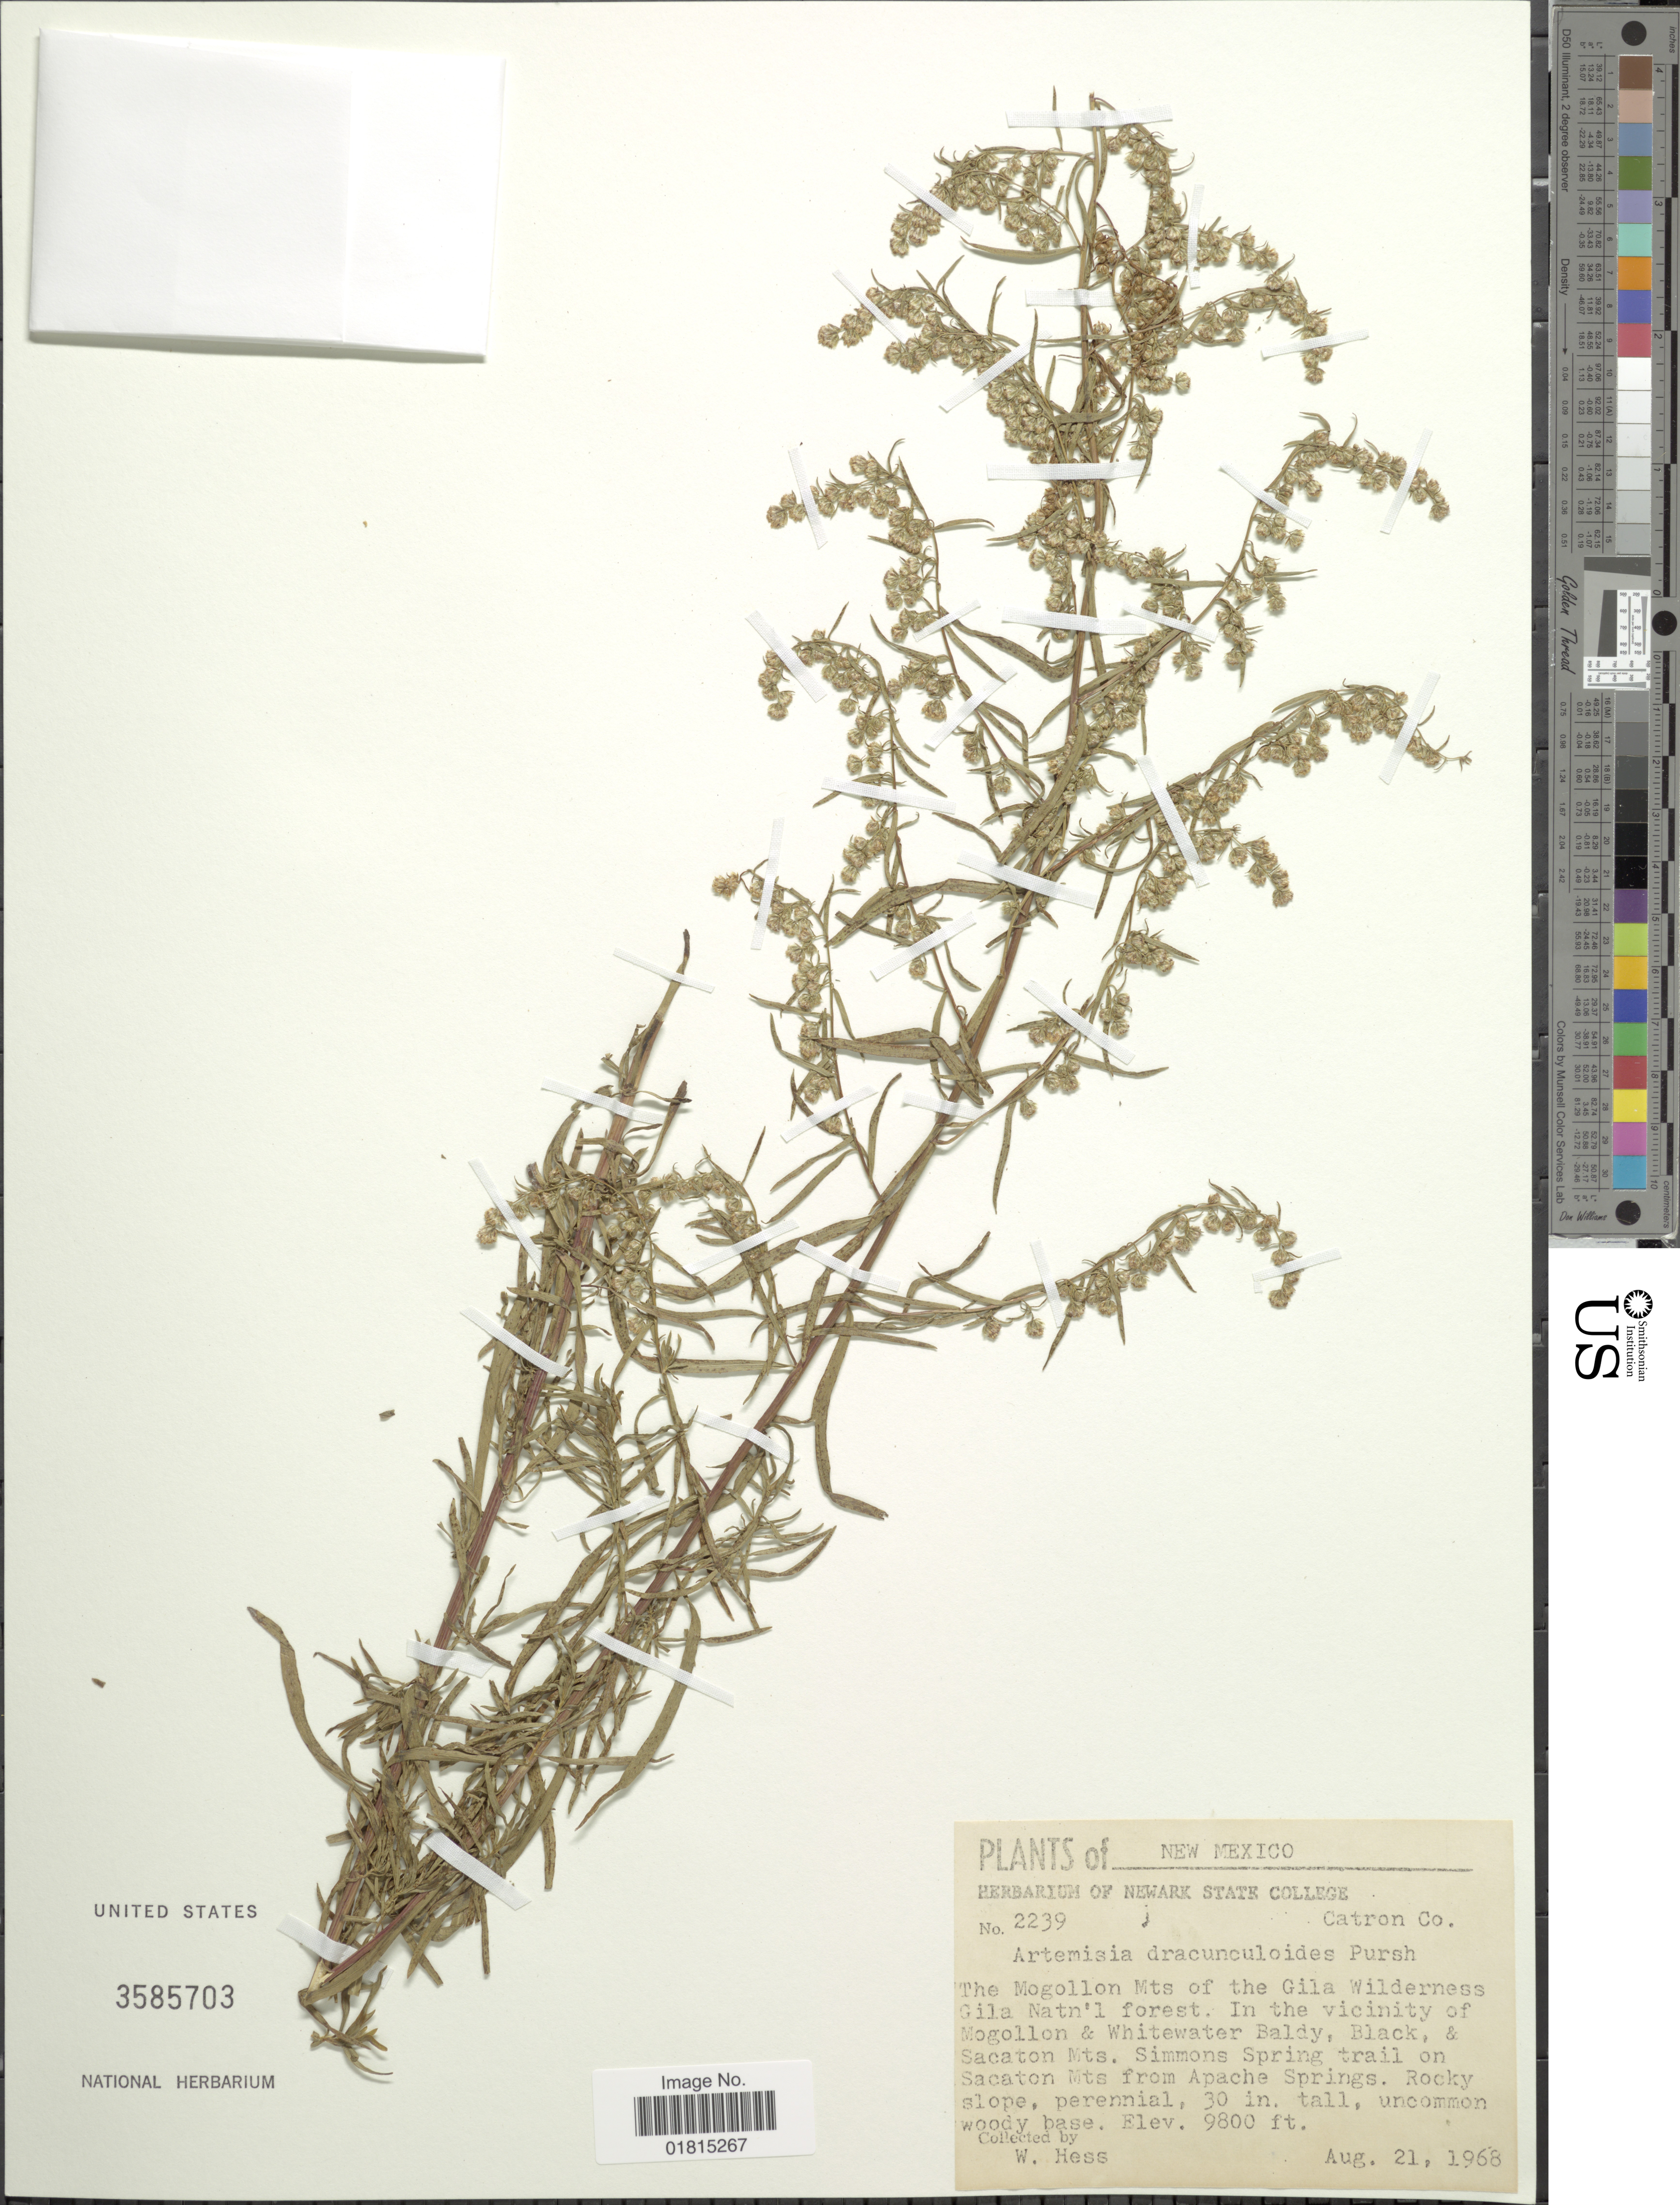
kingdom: Plantae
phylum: Tracheophyta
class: Magnoliopsida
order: Asterales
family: Asteraceae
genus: Artemisia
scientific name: Artemisia dracunculoides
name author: Pursh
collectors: W. Hess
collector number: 2239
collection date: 1968-08-21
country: United States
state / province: New Mexico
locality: The Nogollon Mts of the Gila Wilderness Gila Natn'l forest. In the vicinity of Mogollon & Whitewater Baldy, Black, & Sacaton Mts. Simmons Spring trail on Sacaton Mts from Apache Springs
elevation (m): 2987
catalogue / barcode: US 3585703